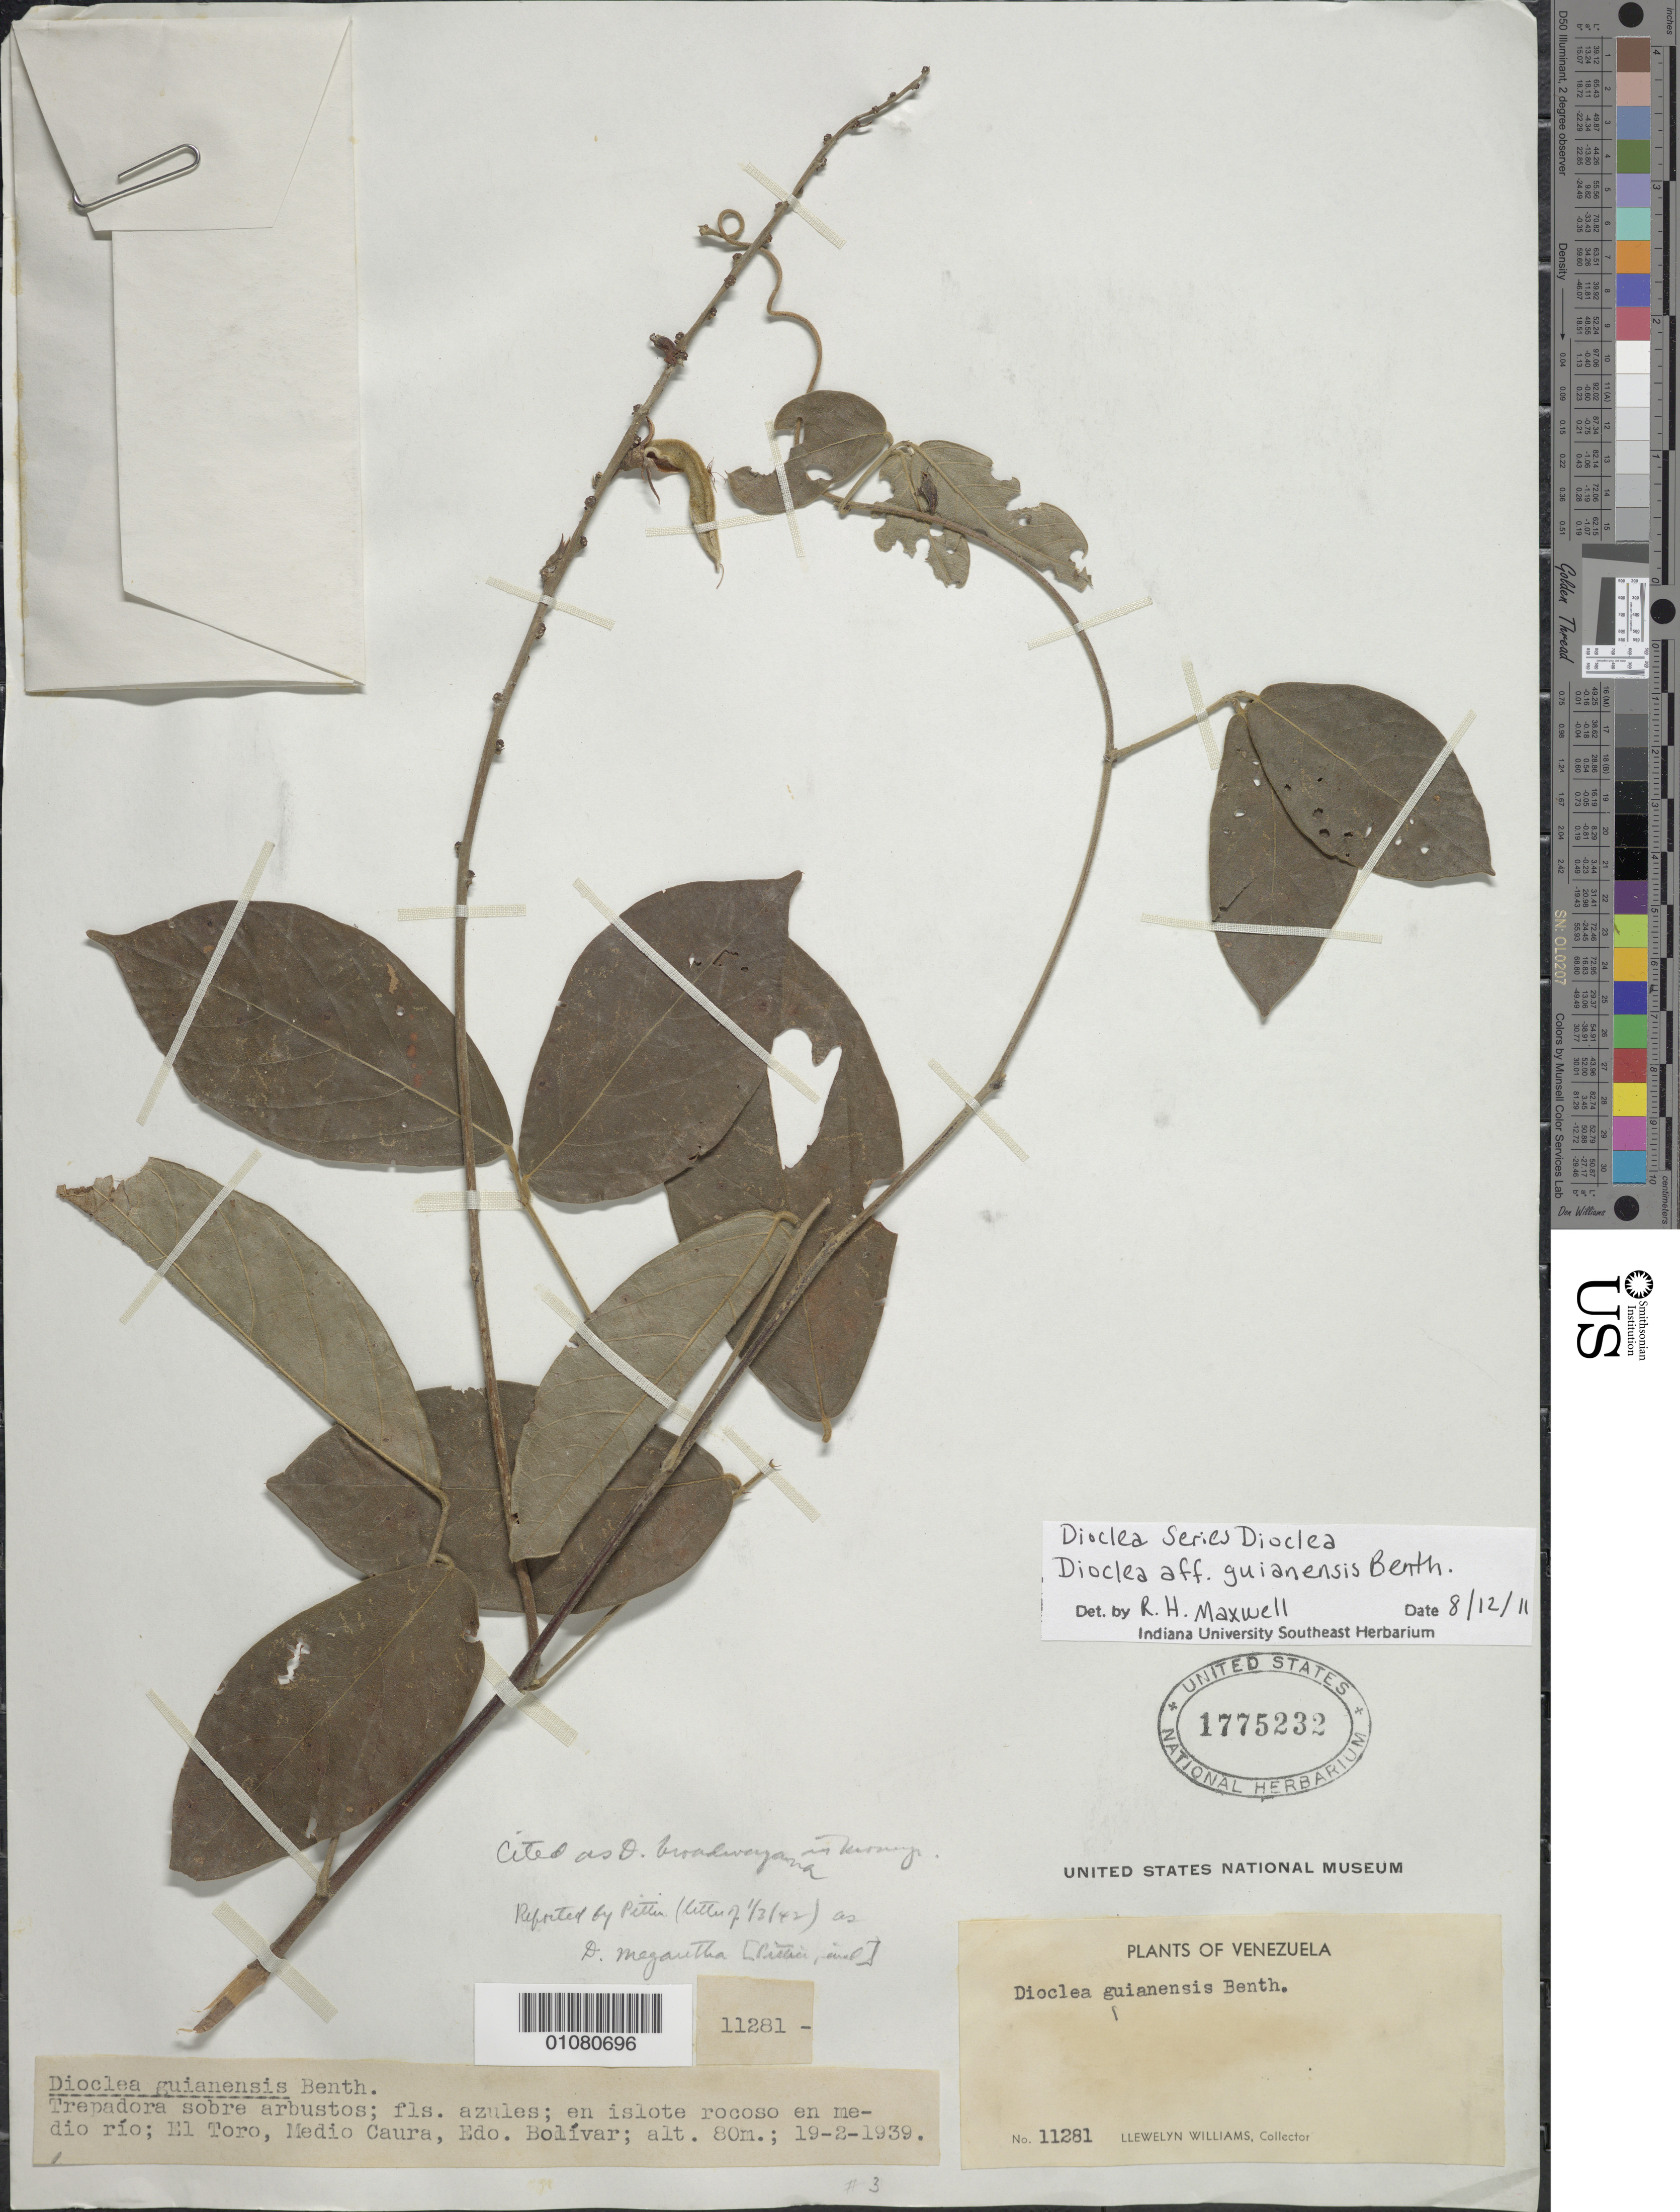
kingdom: Plantae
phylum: Tracheophyta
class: Magnoliopsida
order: Fabales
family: Fabaceae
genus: Dioclea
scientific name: Dioclea guianensis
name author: Benth.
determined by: Maxwell, R. H., (JEF), Indiana University Southeast (UNITED STATES)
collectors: Ll. Williams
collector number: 11281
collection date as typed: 19-Feb-39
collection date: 1939-02-19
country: Venezuela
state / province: Bolívar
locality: El Toro, Medio Caura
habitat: En islote rocoso en medio río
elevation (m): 80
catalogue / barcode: US 1775232